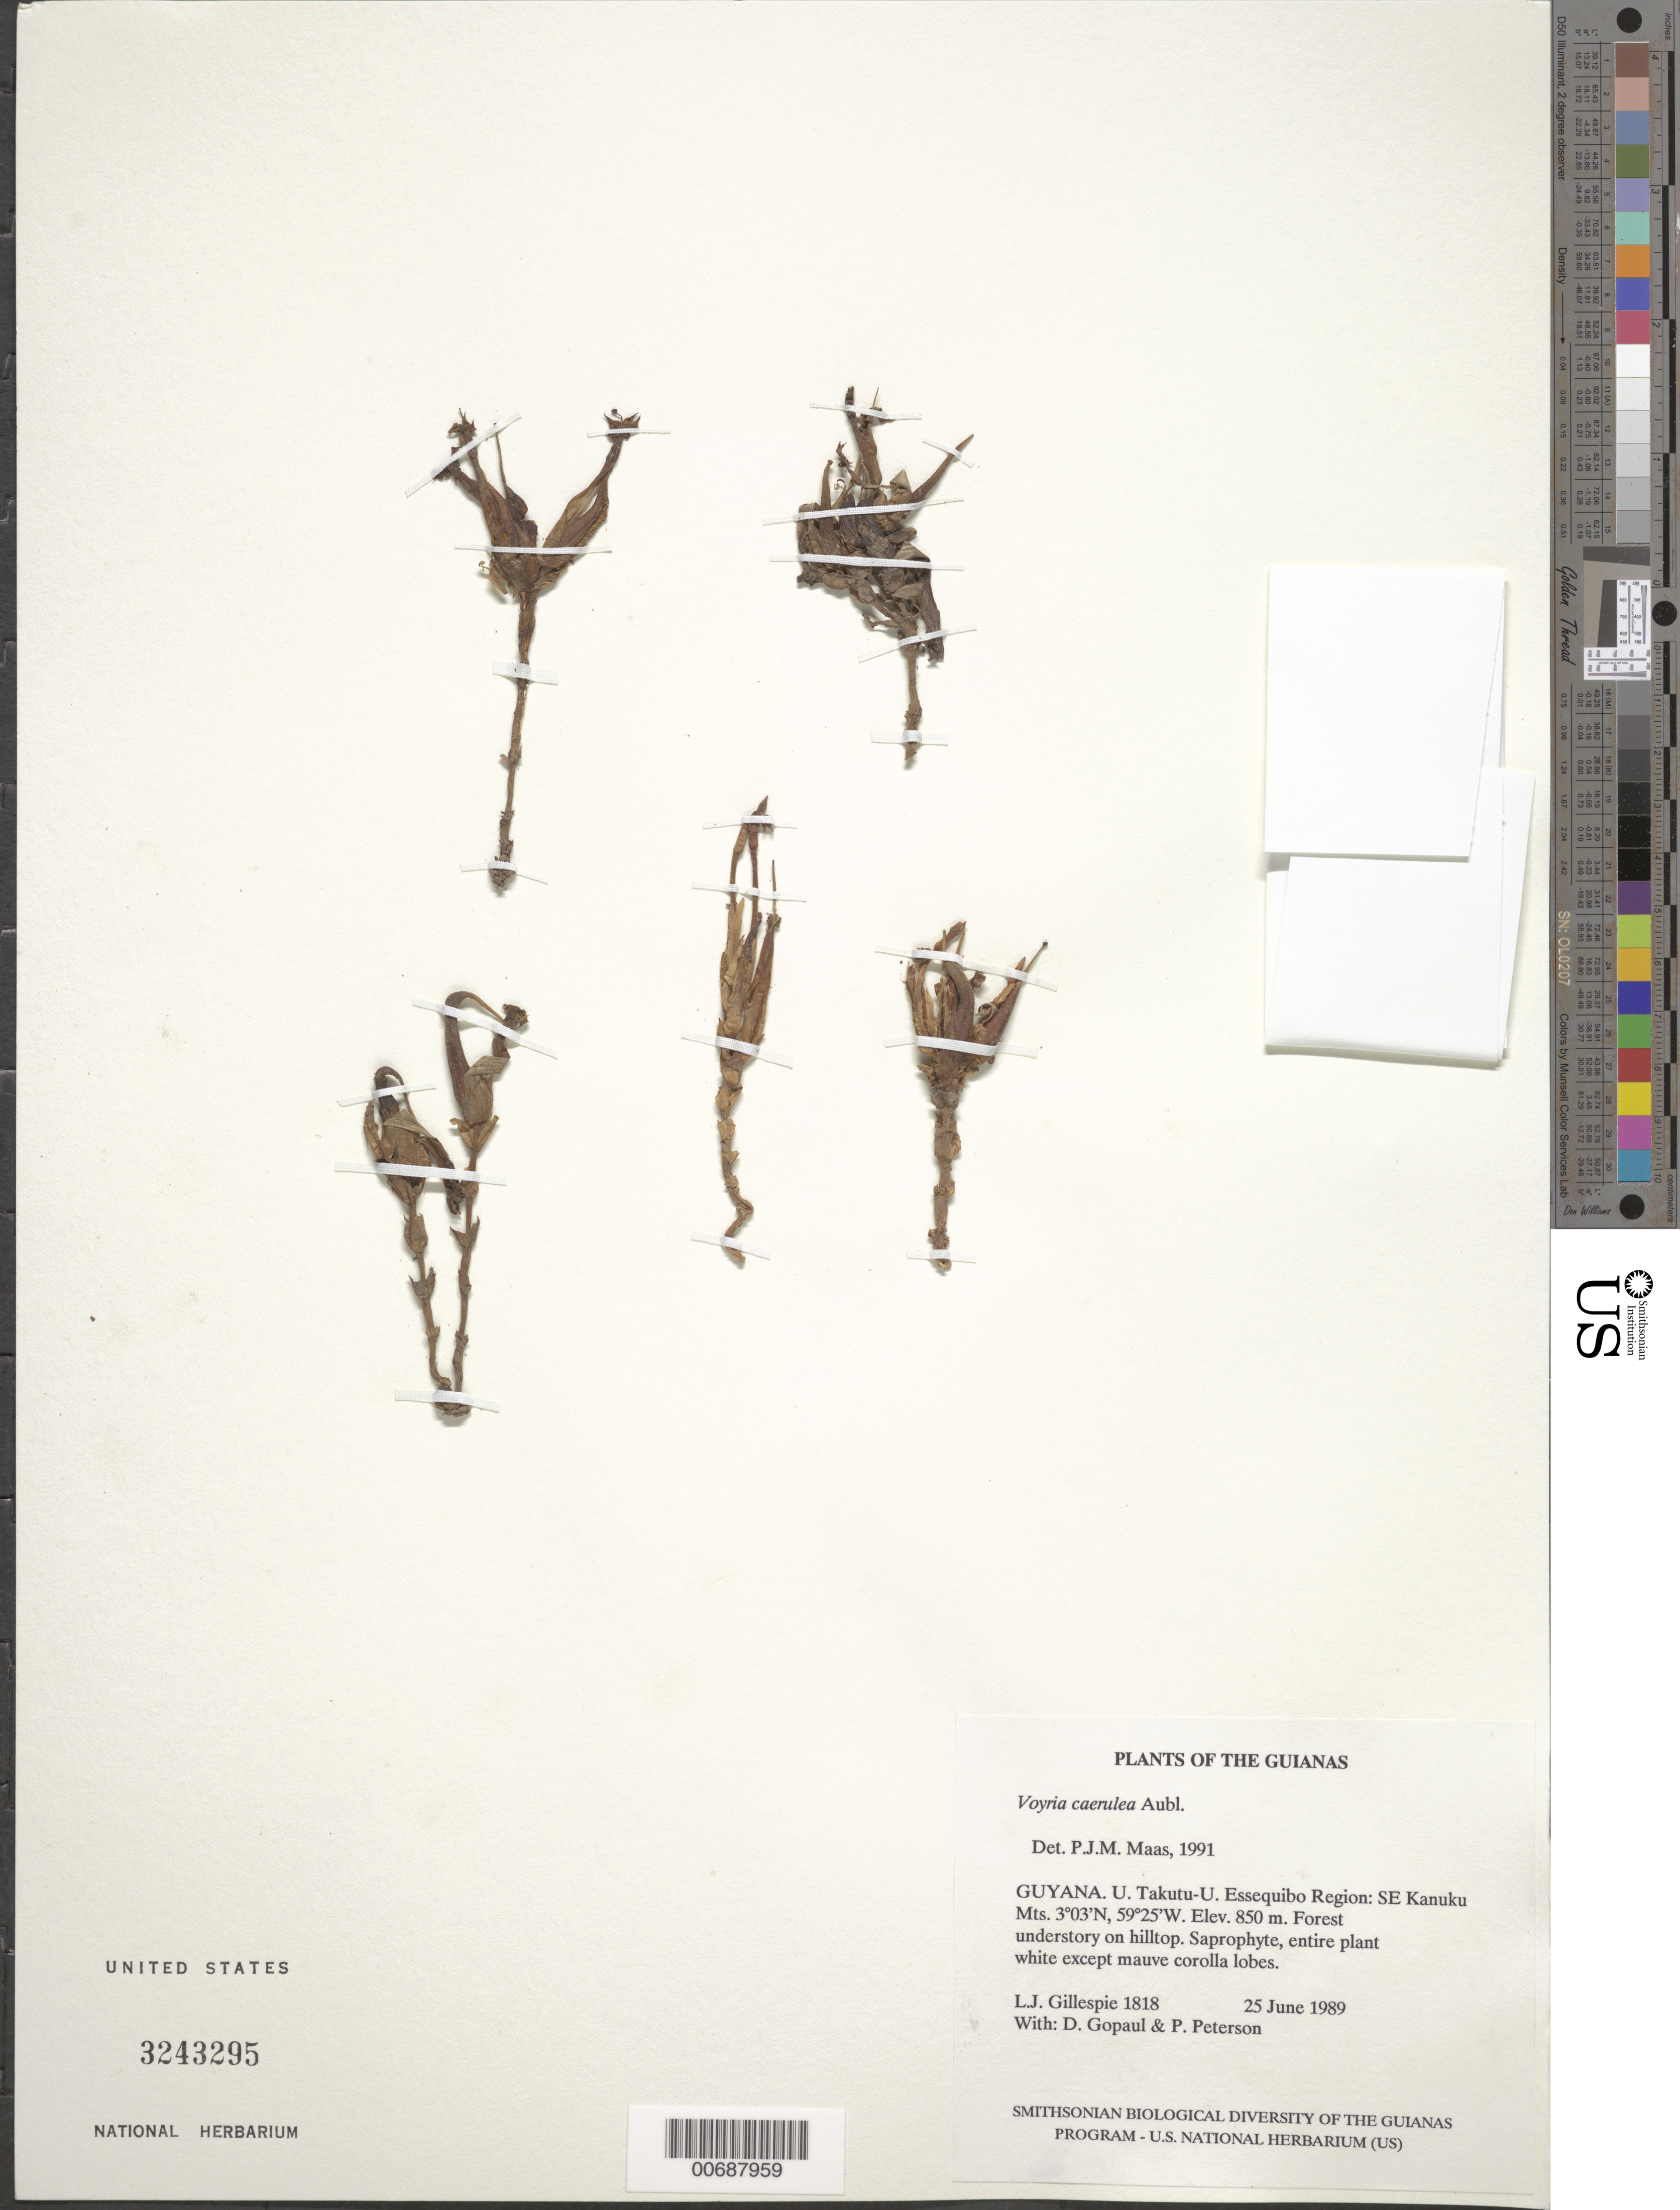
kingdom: Plantae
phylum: Tracheophyta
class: Magnoliopsida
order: Gentianales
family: Gentianaceae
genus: Voyria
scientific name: Voyria caerulea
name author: Aubl.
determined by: Maas, Paul J. M.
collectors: L. J. Gillespie, D. Gopaul & P. M. Peterson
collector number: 1818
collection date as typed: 25 June 1989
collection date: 1989-06-25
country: Guyana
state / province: U. Takutu-U. Essequibo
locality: SE Kanuku Mts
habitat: Forest understory on hilltop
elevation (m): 250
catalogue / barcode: US 3243295